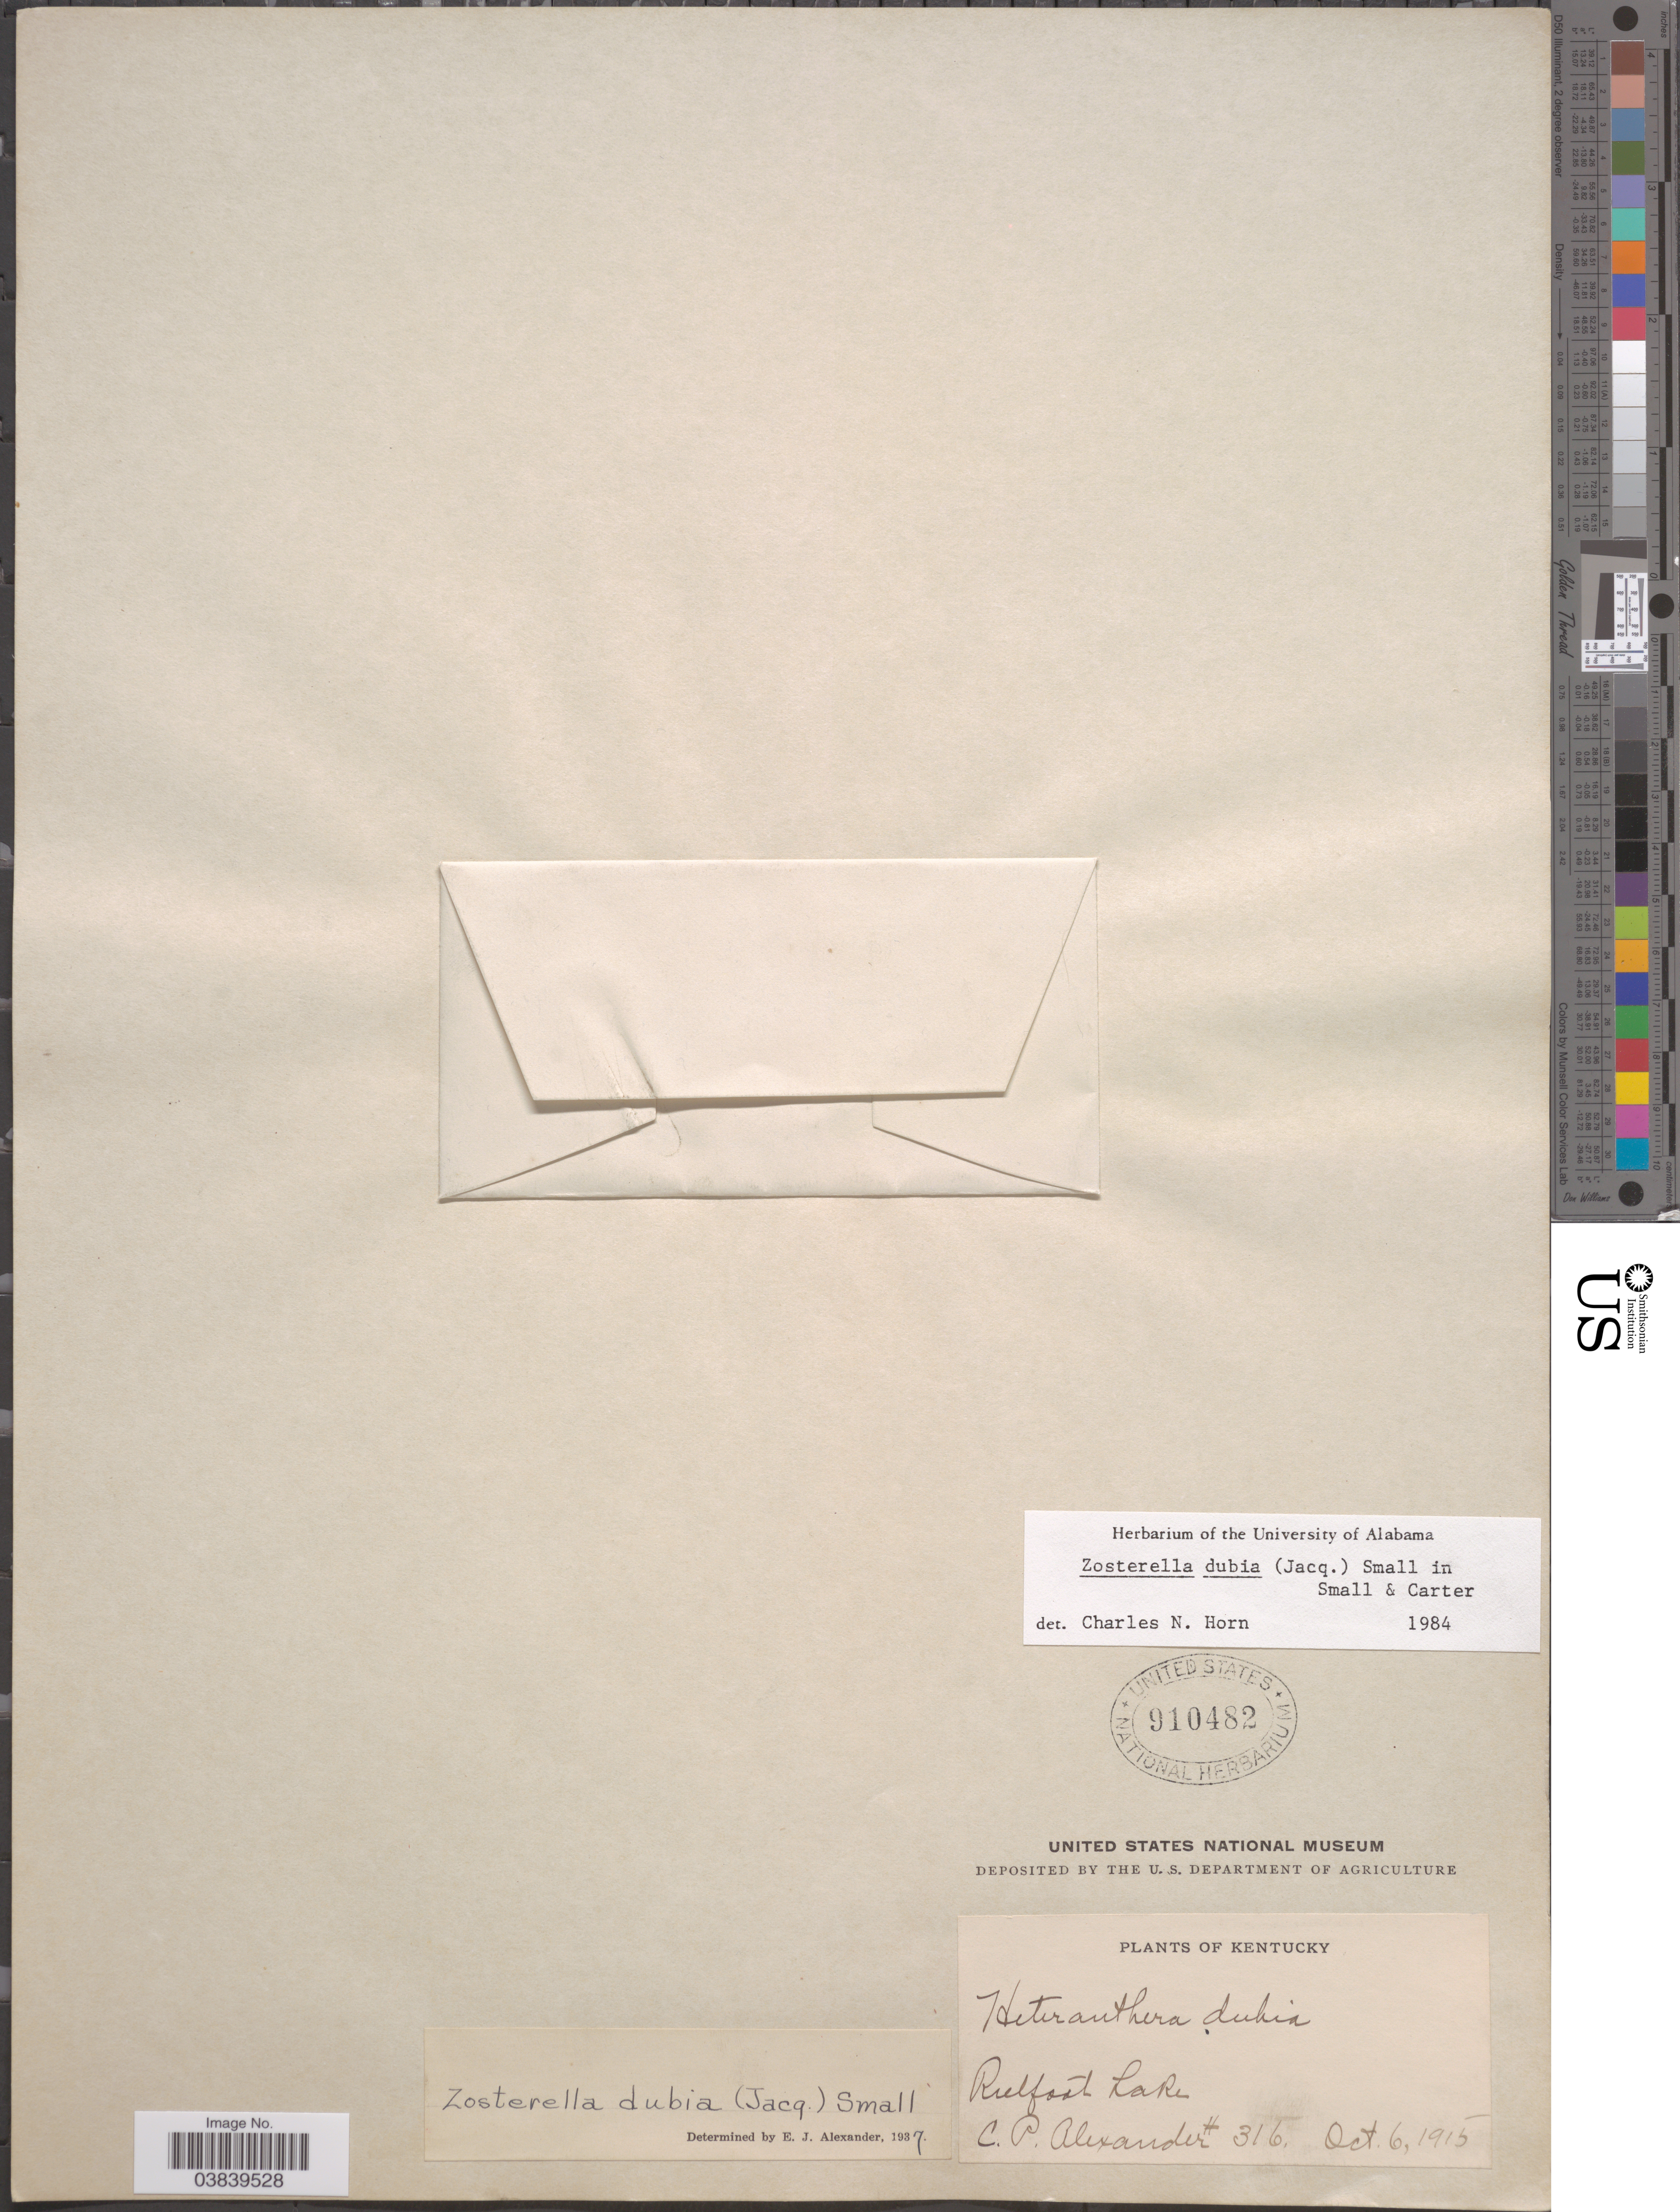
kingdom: Plantae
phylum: Tracheophyta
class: Liliopsida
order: Commelinales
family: Pontederiaceae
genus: Heteranthera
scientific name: Heteranthera dubia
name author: (Jacq.) MacMill.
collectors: C. P. Alexander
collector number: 316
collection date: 1915-10-06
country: United States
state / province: Kentucky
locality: Reelfoot Lake.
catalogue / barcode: US 910482